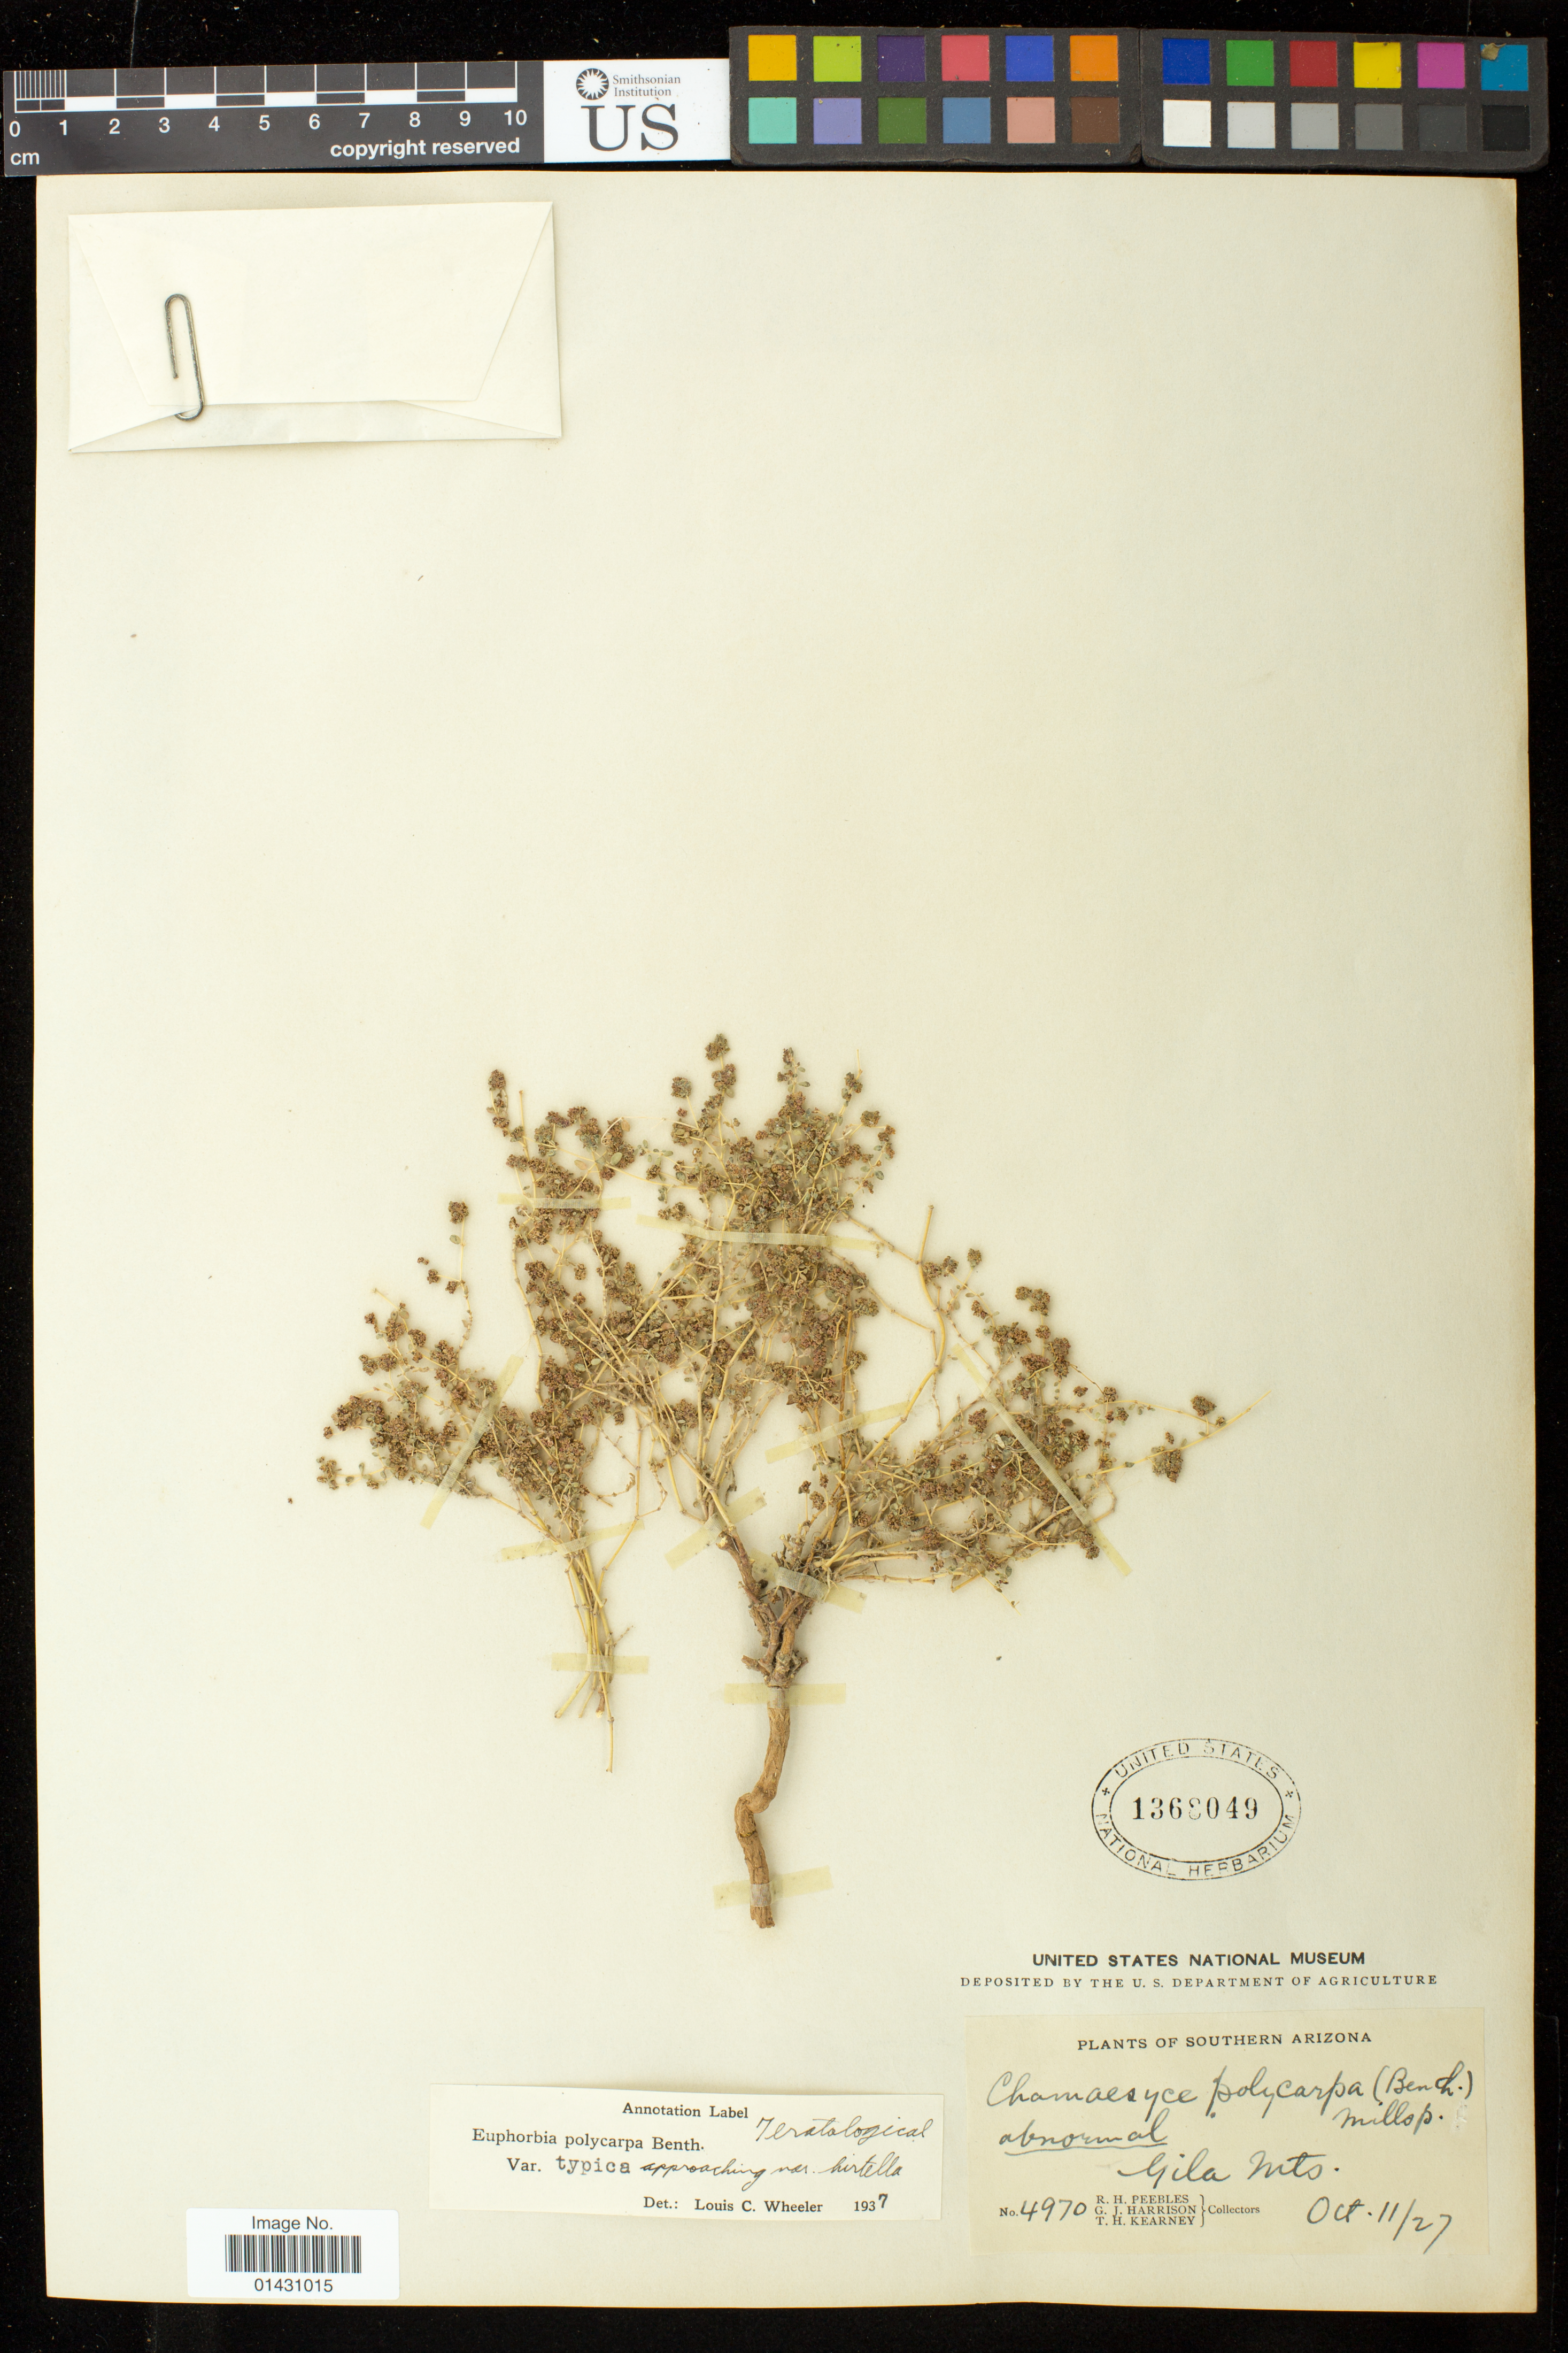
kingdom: Plantae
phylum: Tracheophyta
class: Magnoliopsida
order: Malpighiales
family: Euphorbiaceae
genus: Euphorbia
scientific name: Euphorbia polycarpa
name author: Benth.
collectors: R. H. Peebles, G. J. Harrison & T. H. Kearney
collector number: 4970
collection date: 1927-10-11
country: United States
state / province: Arizona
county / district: Graham/Yuma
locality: Gila Mountains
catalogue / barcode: US 1368049